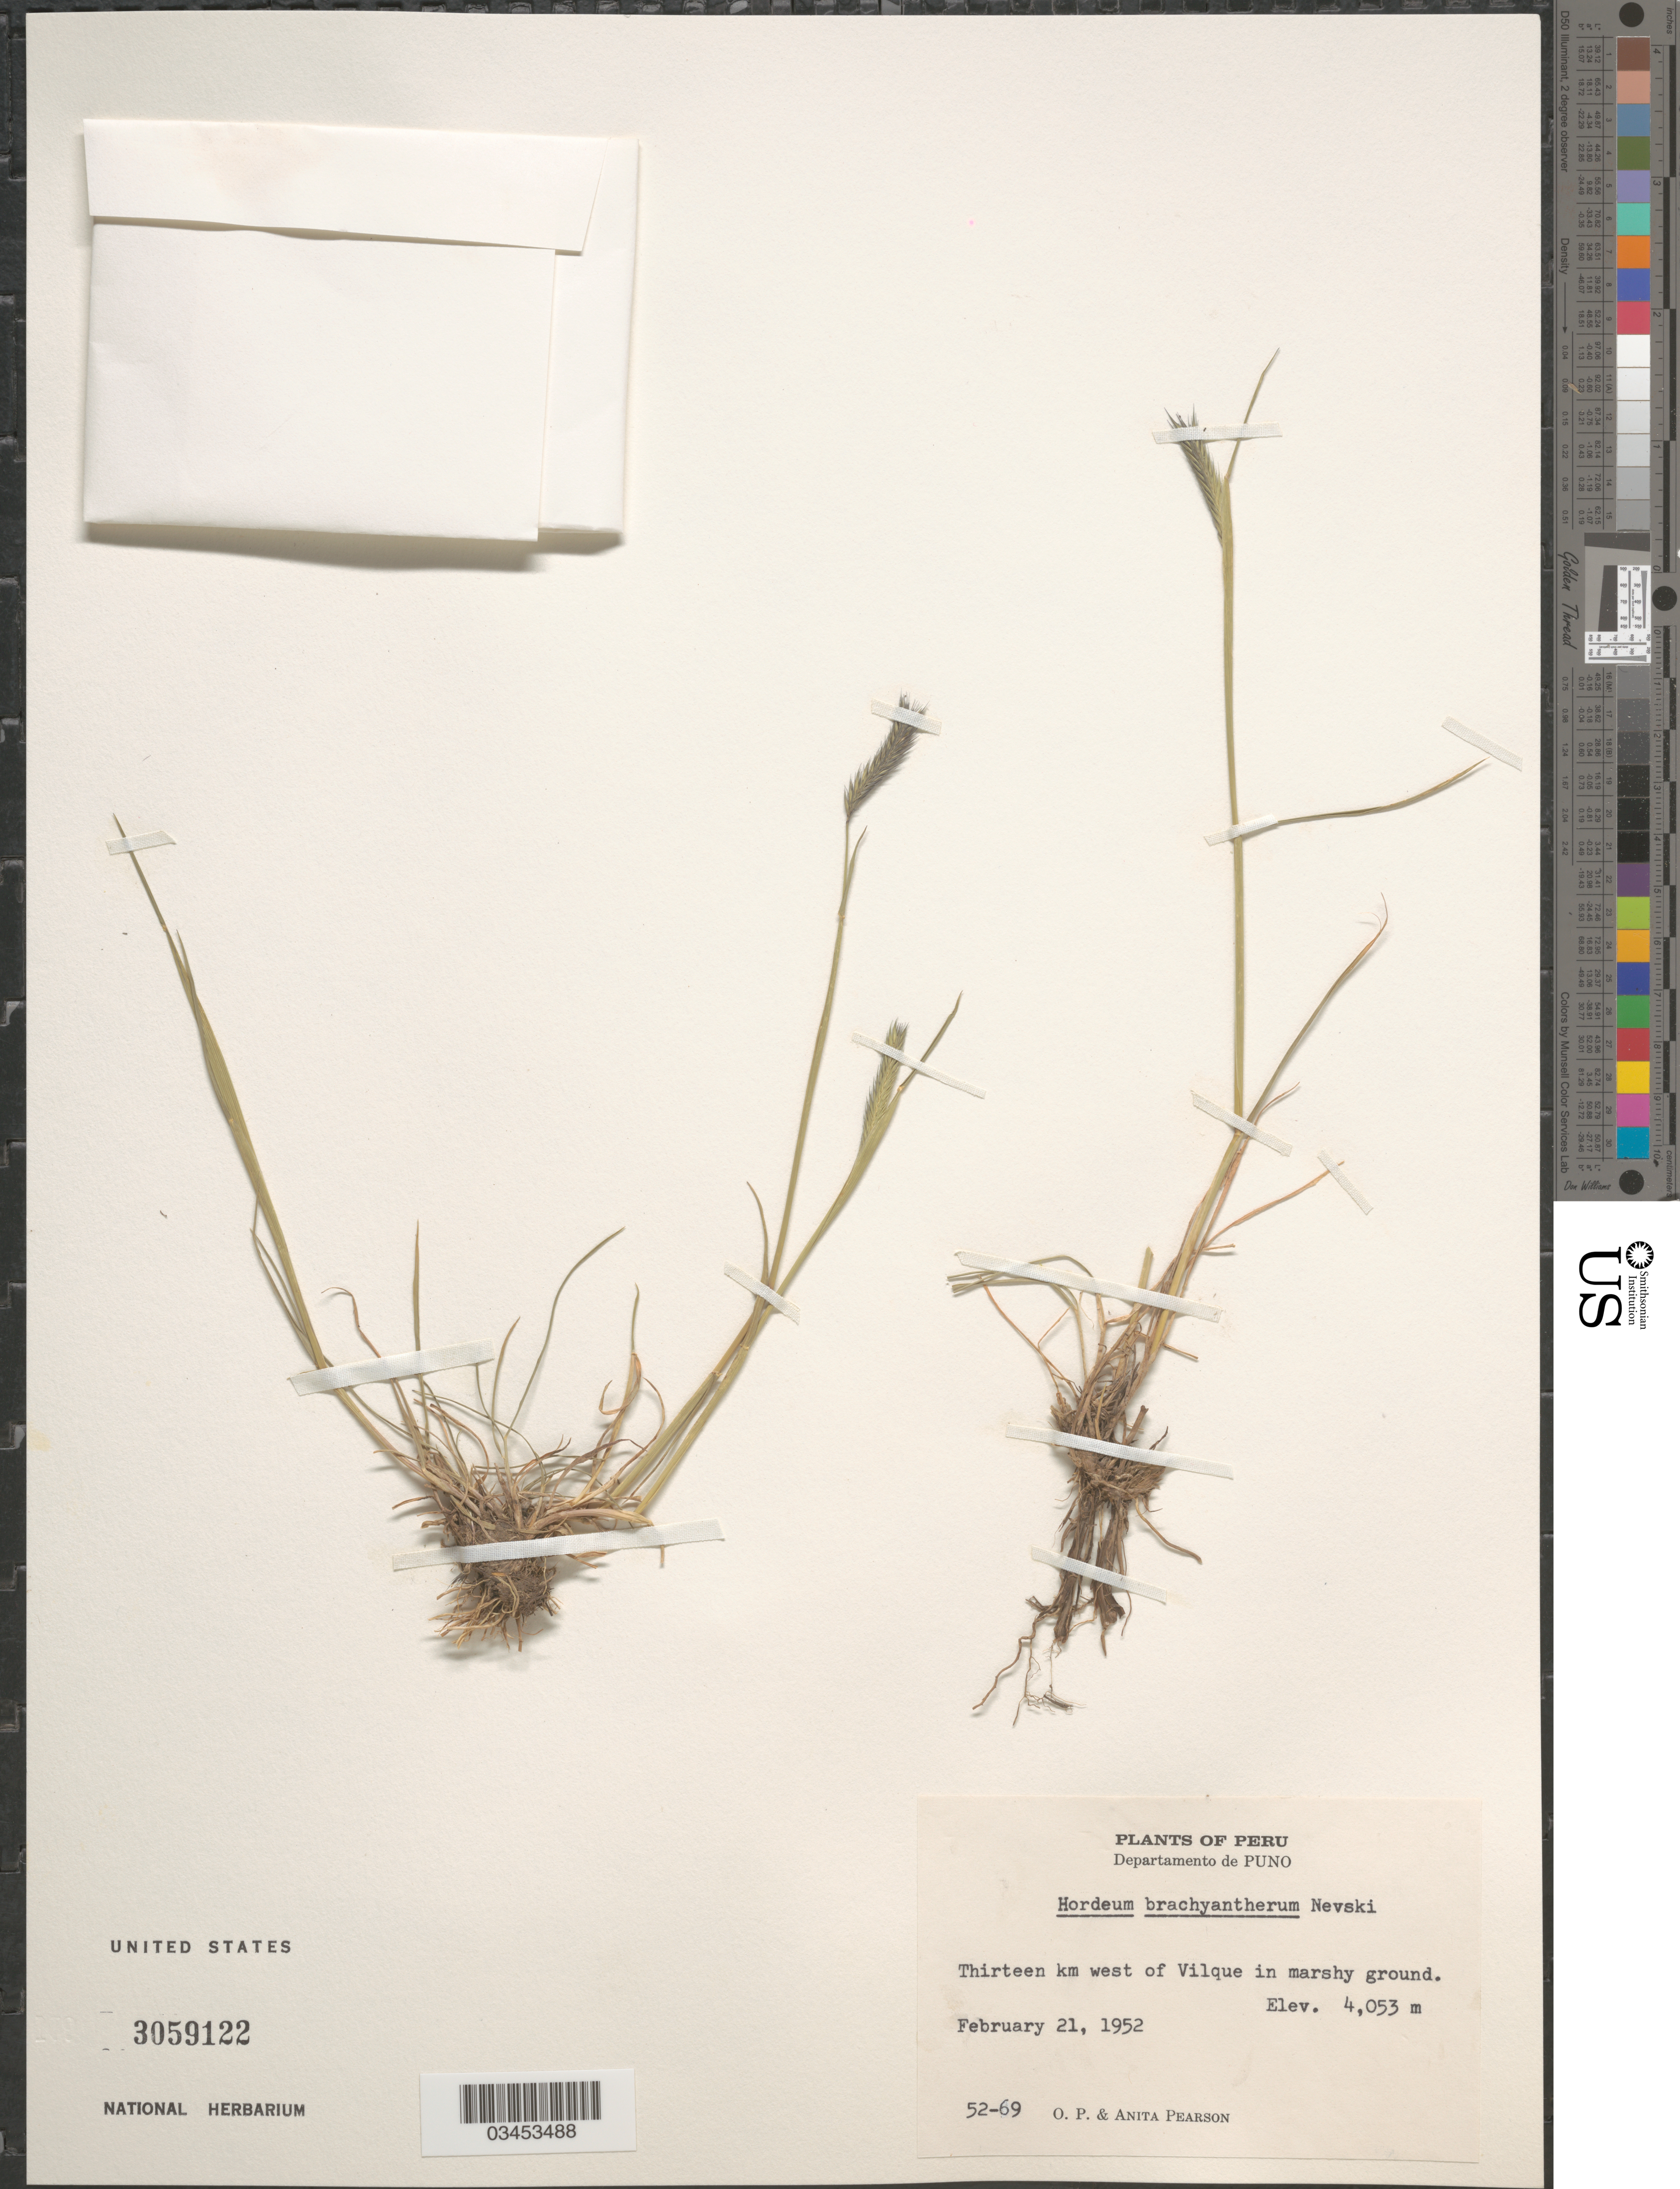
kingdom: Plantae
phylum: Tracheophyta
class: Liliopsida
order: Poales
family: Poaceae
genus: Hordeum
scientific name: Hordeum brachyantherum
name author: Nevski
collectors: O. P. Pearson & A. Pearson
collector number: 52-69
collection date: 1952-02-21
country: Peru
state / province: Puno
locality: Departamento de Puno. Thirteen km west of Vilque in marshy ground.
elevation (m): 4053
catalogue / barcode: US 3059122